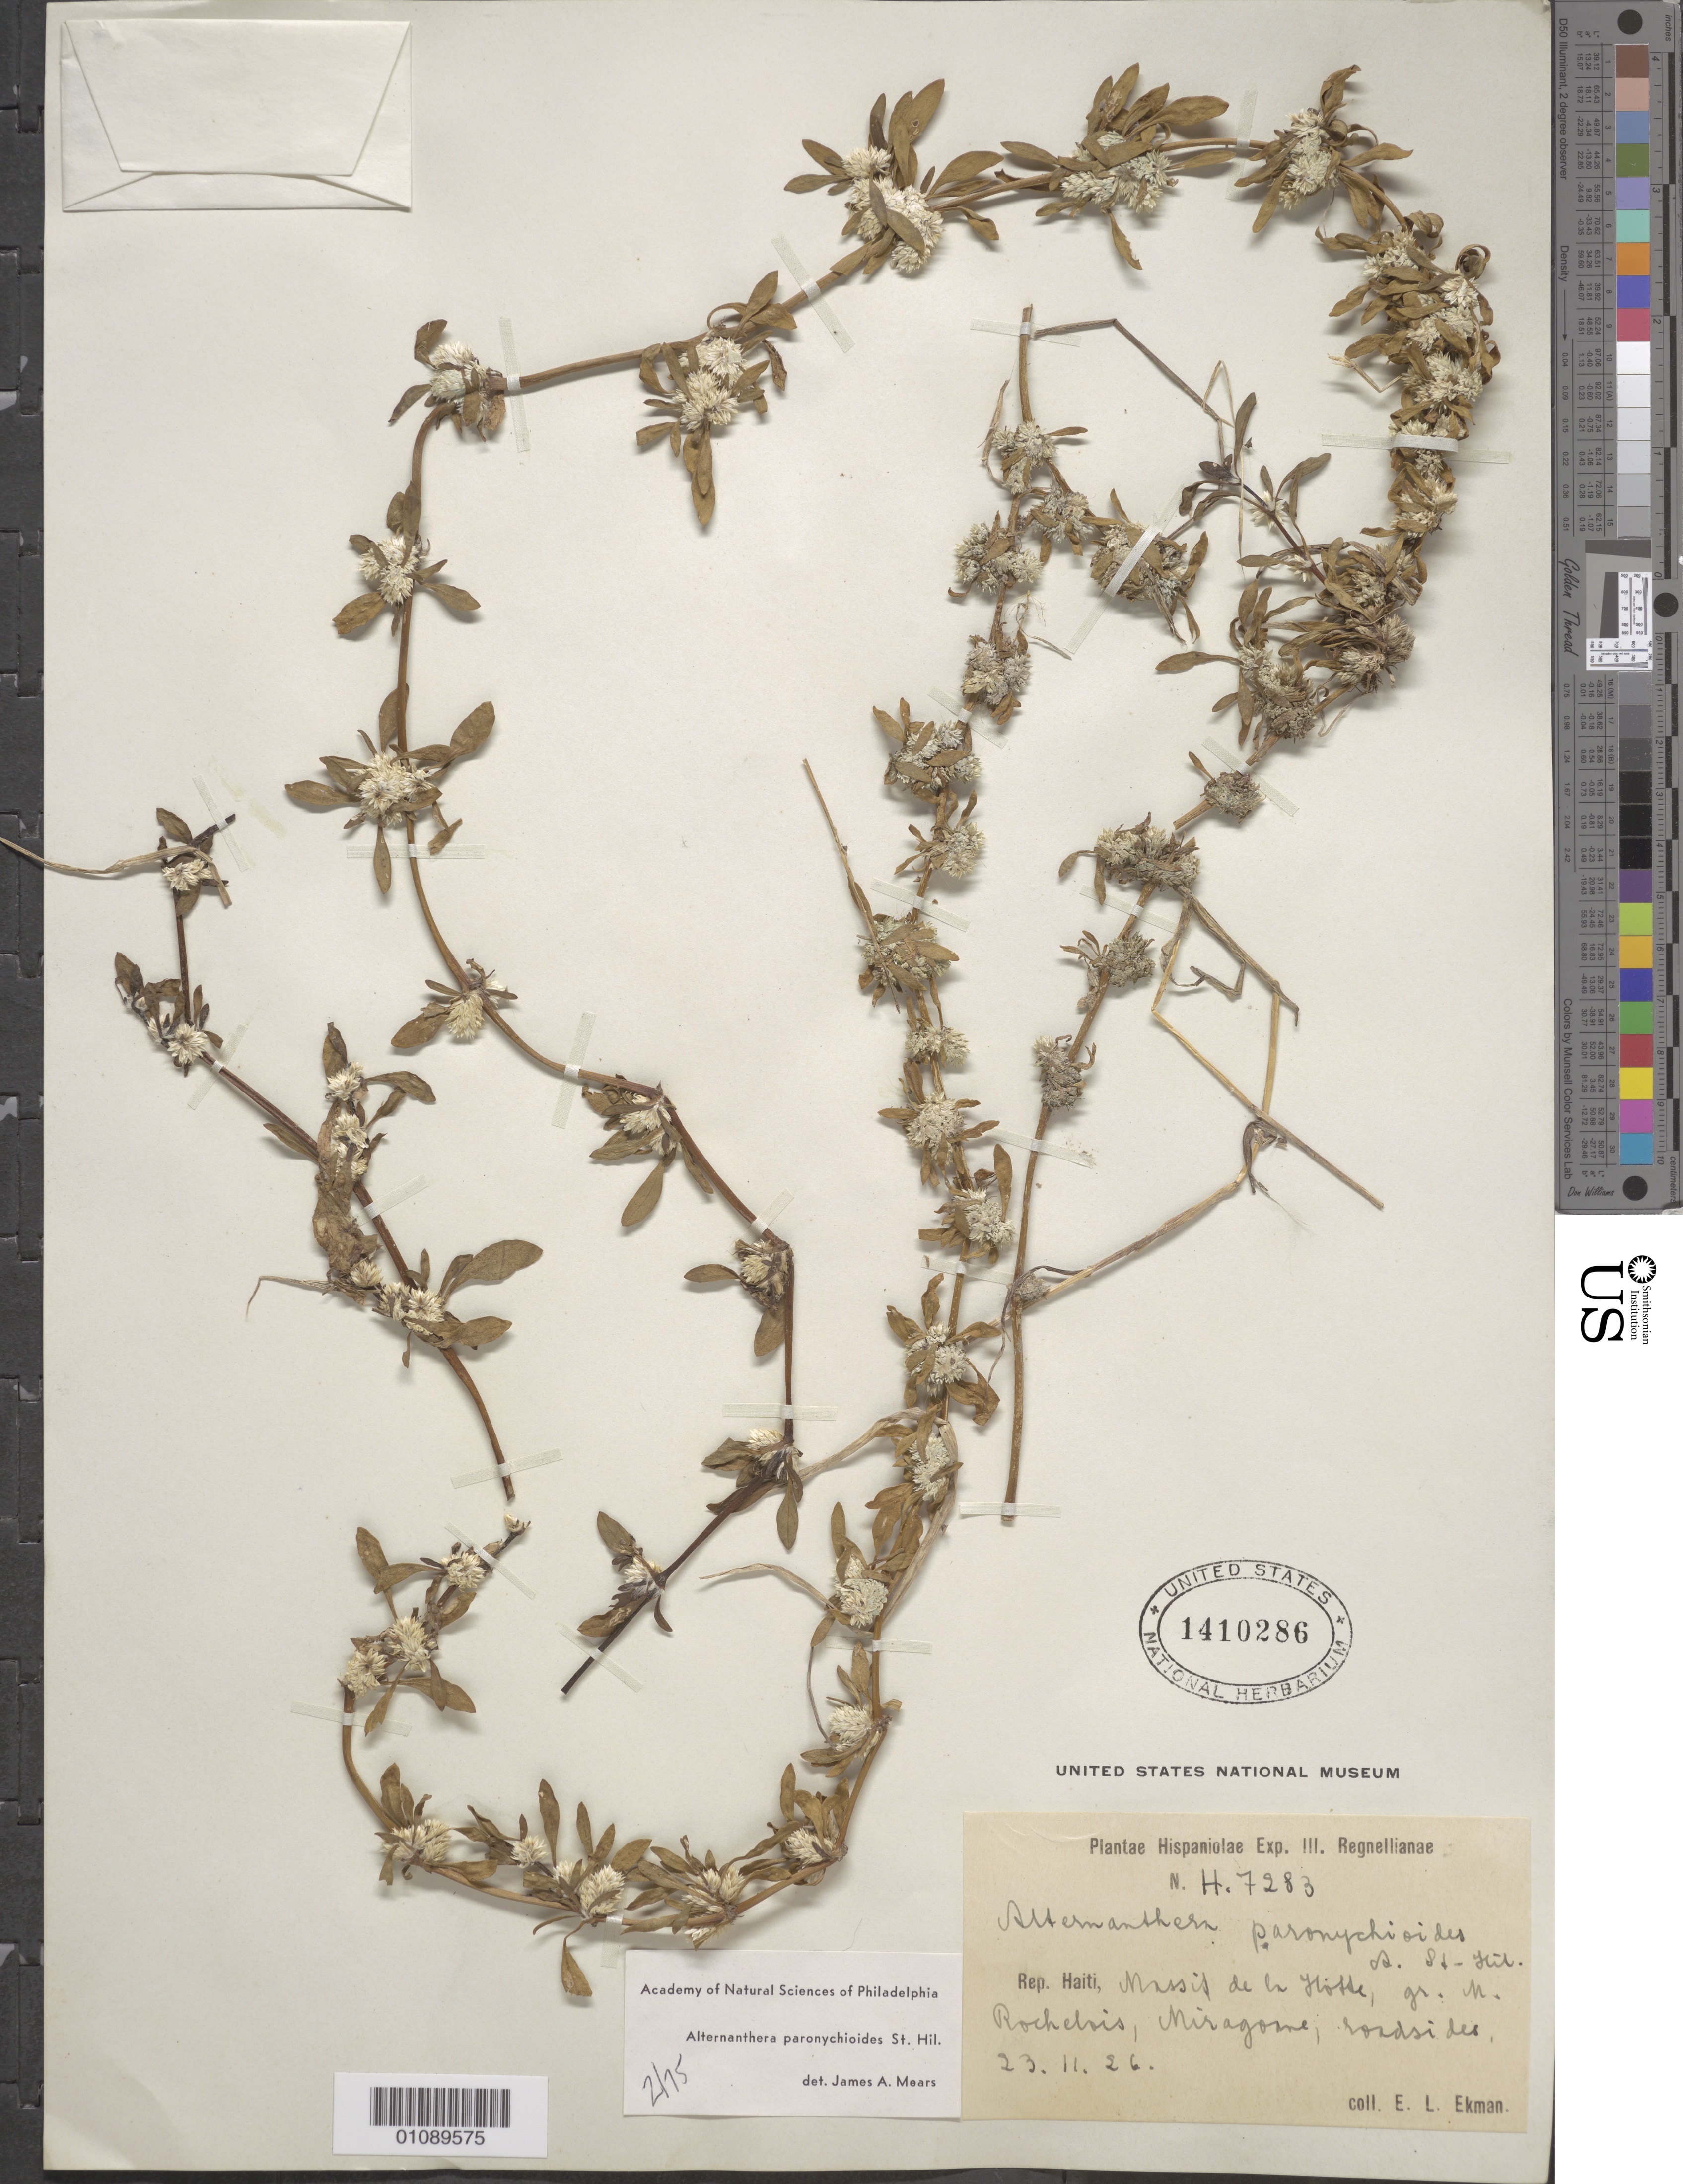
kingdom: Plantae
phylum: Tracheophyta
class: Magnoliopsida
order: Caryophyllales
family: Amaranthaceae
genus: Alternanthera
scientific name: Alternanthera paronychioides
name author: A. St.-Hil.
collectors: E. L. Ekman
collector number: H 7283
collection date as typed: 23 Nov 1926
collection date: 1926-11-23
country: Haiti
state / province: Nippes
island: Hispaniola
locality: Massif de la Hotte, Rochelois, Miragoane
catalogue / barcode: US 1410286